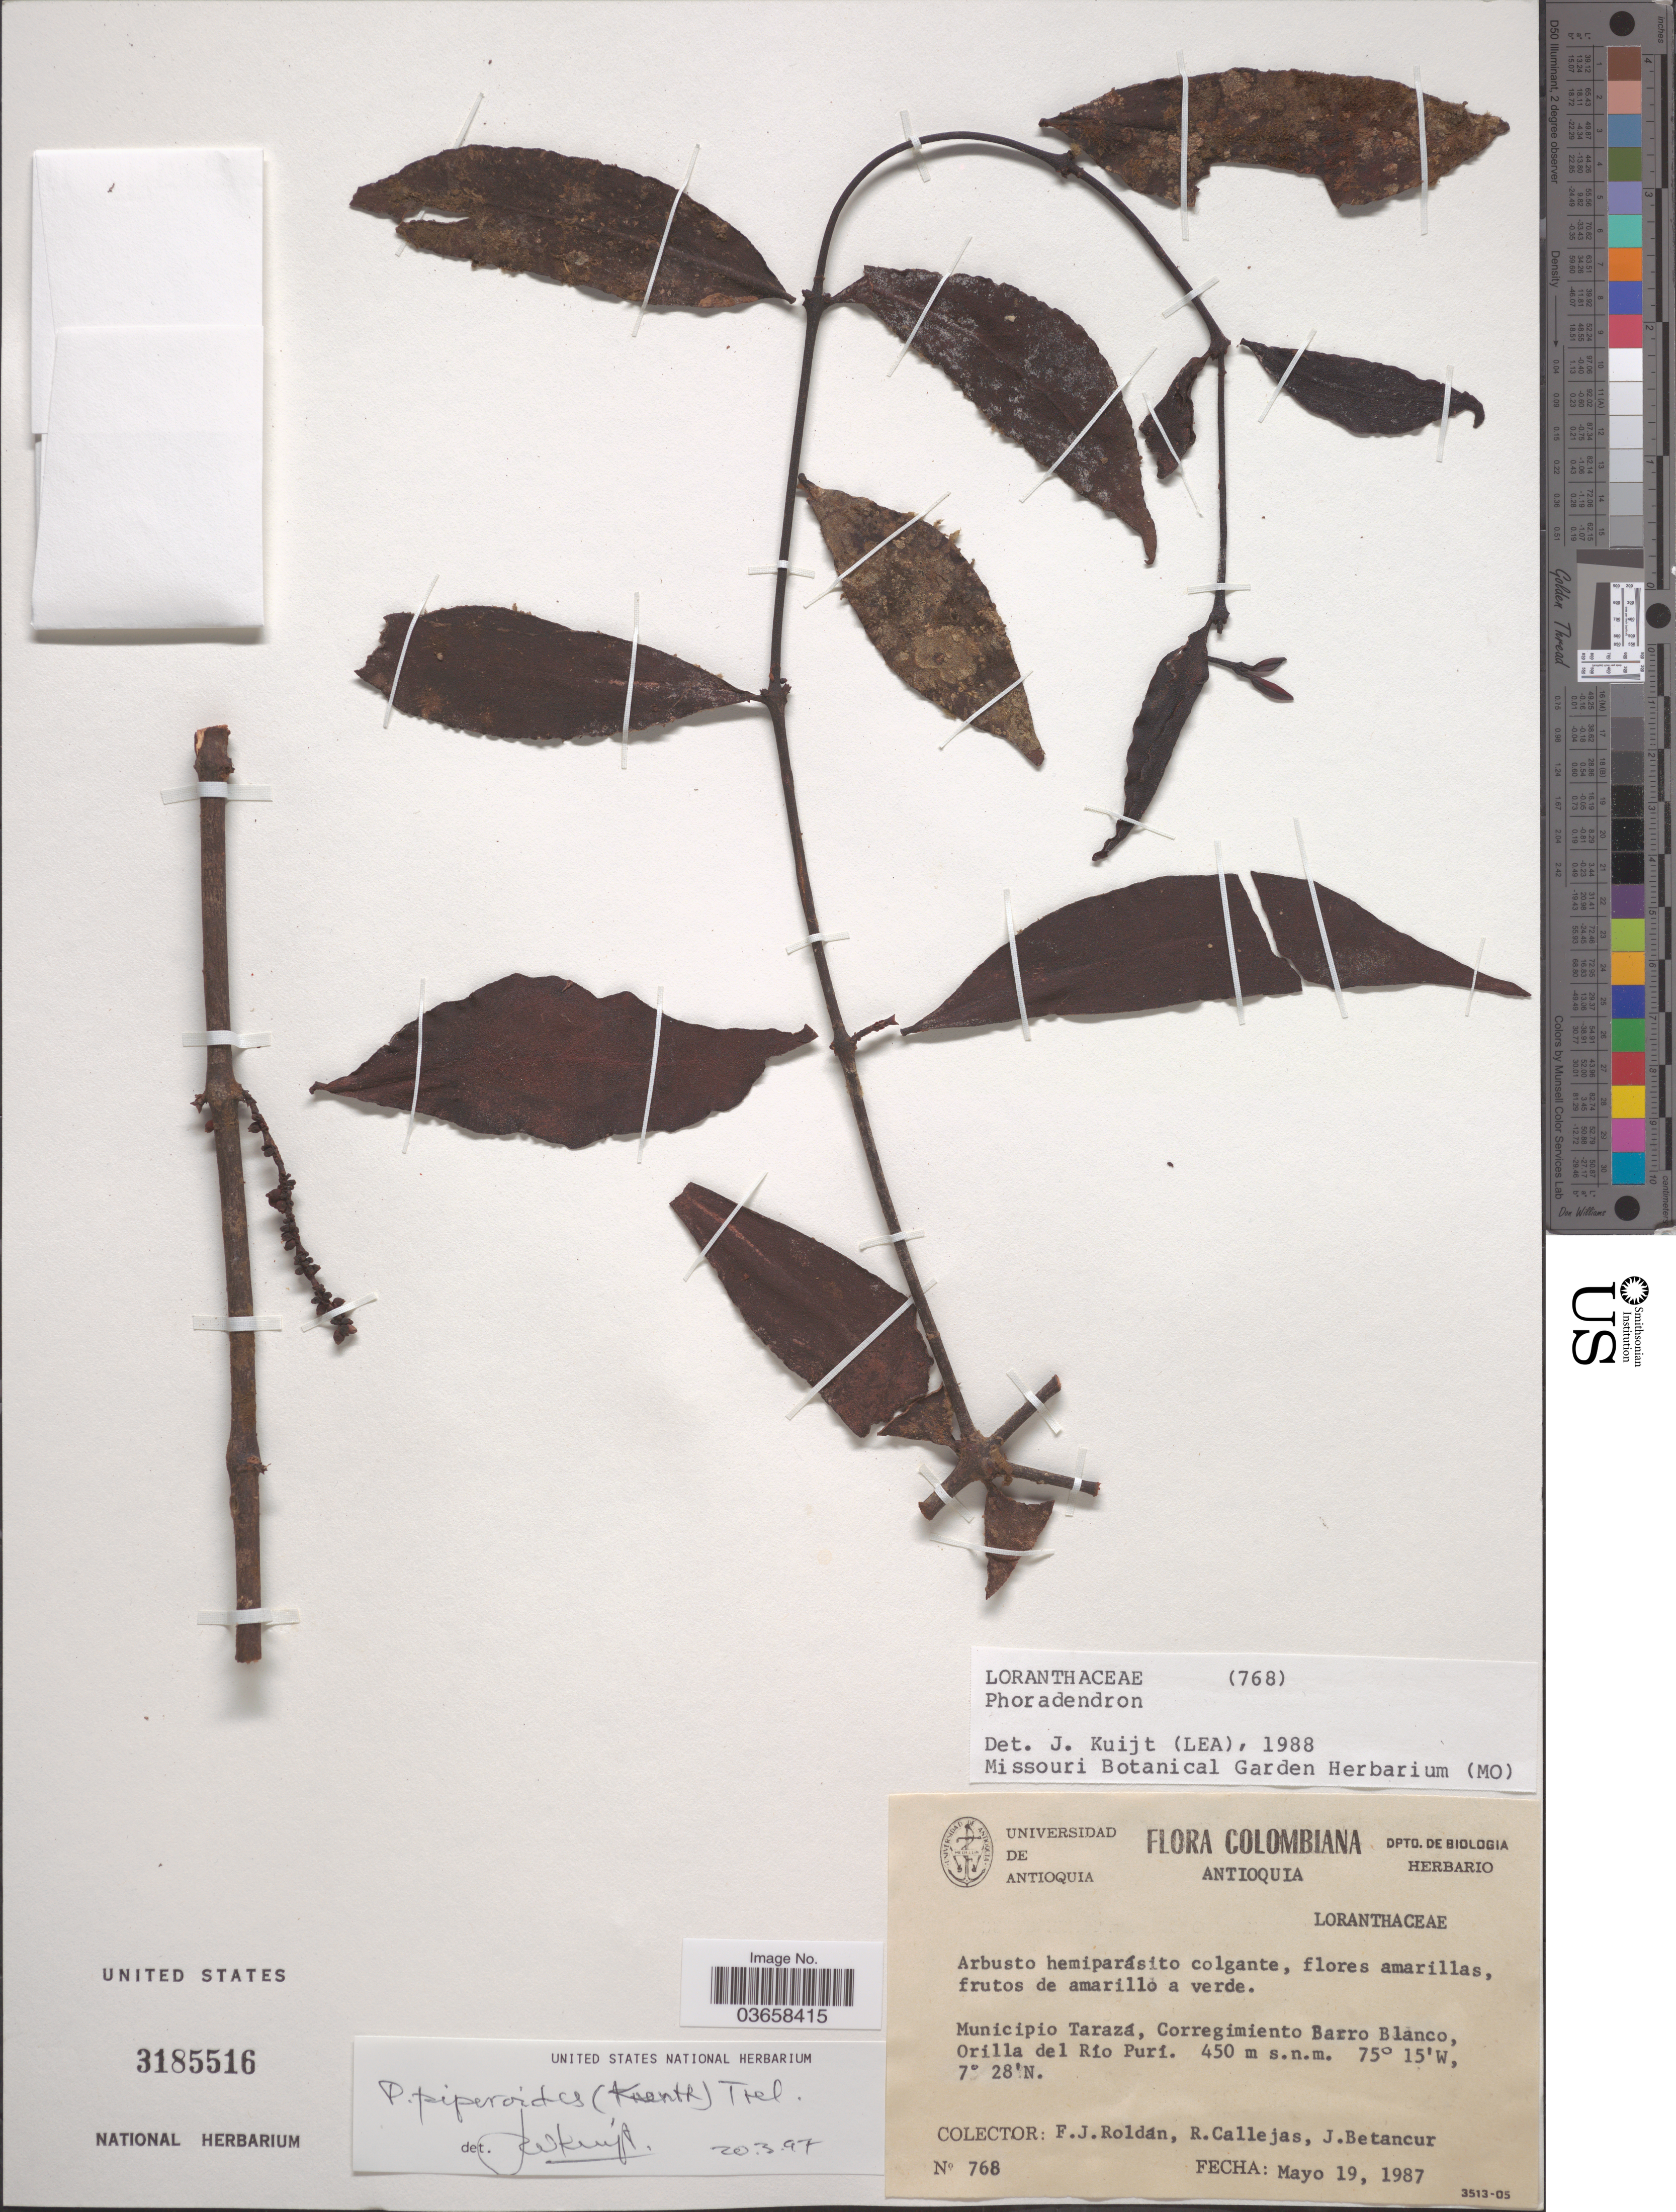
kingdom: Plantae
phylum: Tracheophyta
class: Magnoliopsida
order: Santalales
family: Viscaceae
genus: Phoradendron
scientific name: Phoradendron piperoides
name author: (Kunth) Trel.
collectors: F. J. Roldán, R. Callejas & J. Betancur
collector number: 768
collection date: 1987-05-19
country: Colombia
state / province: Antioquia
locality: Municipio Tarazá, Corregimiento Barro Blanco, Orilla del Río Puri.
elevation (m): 450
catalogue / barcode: US 3185516